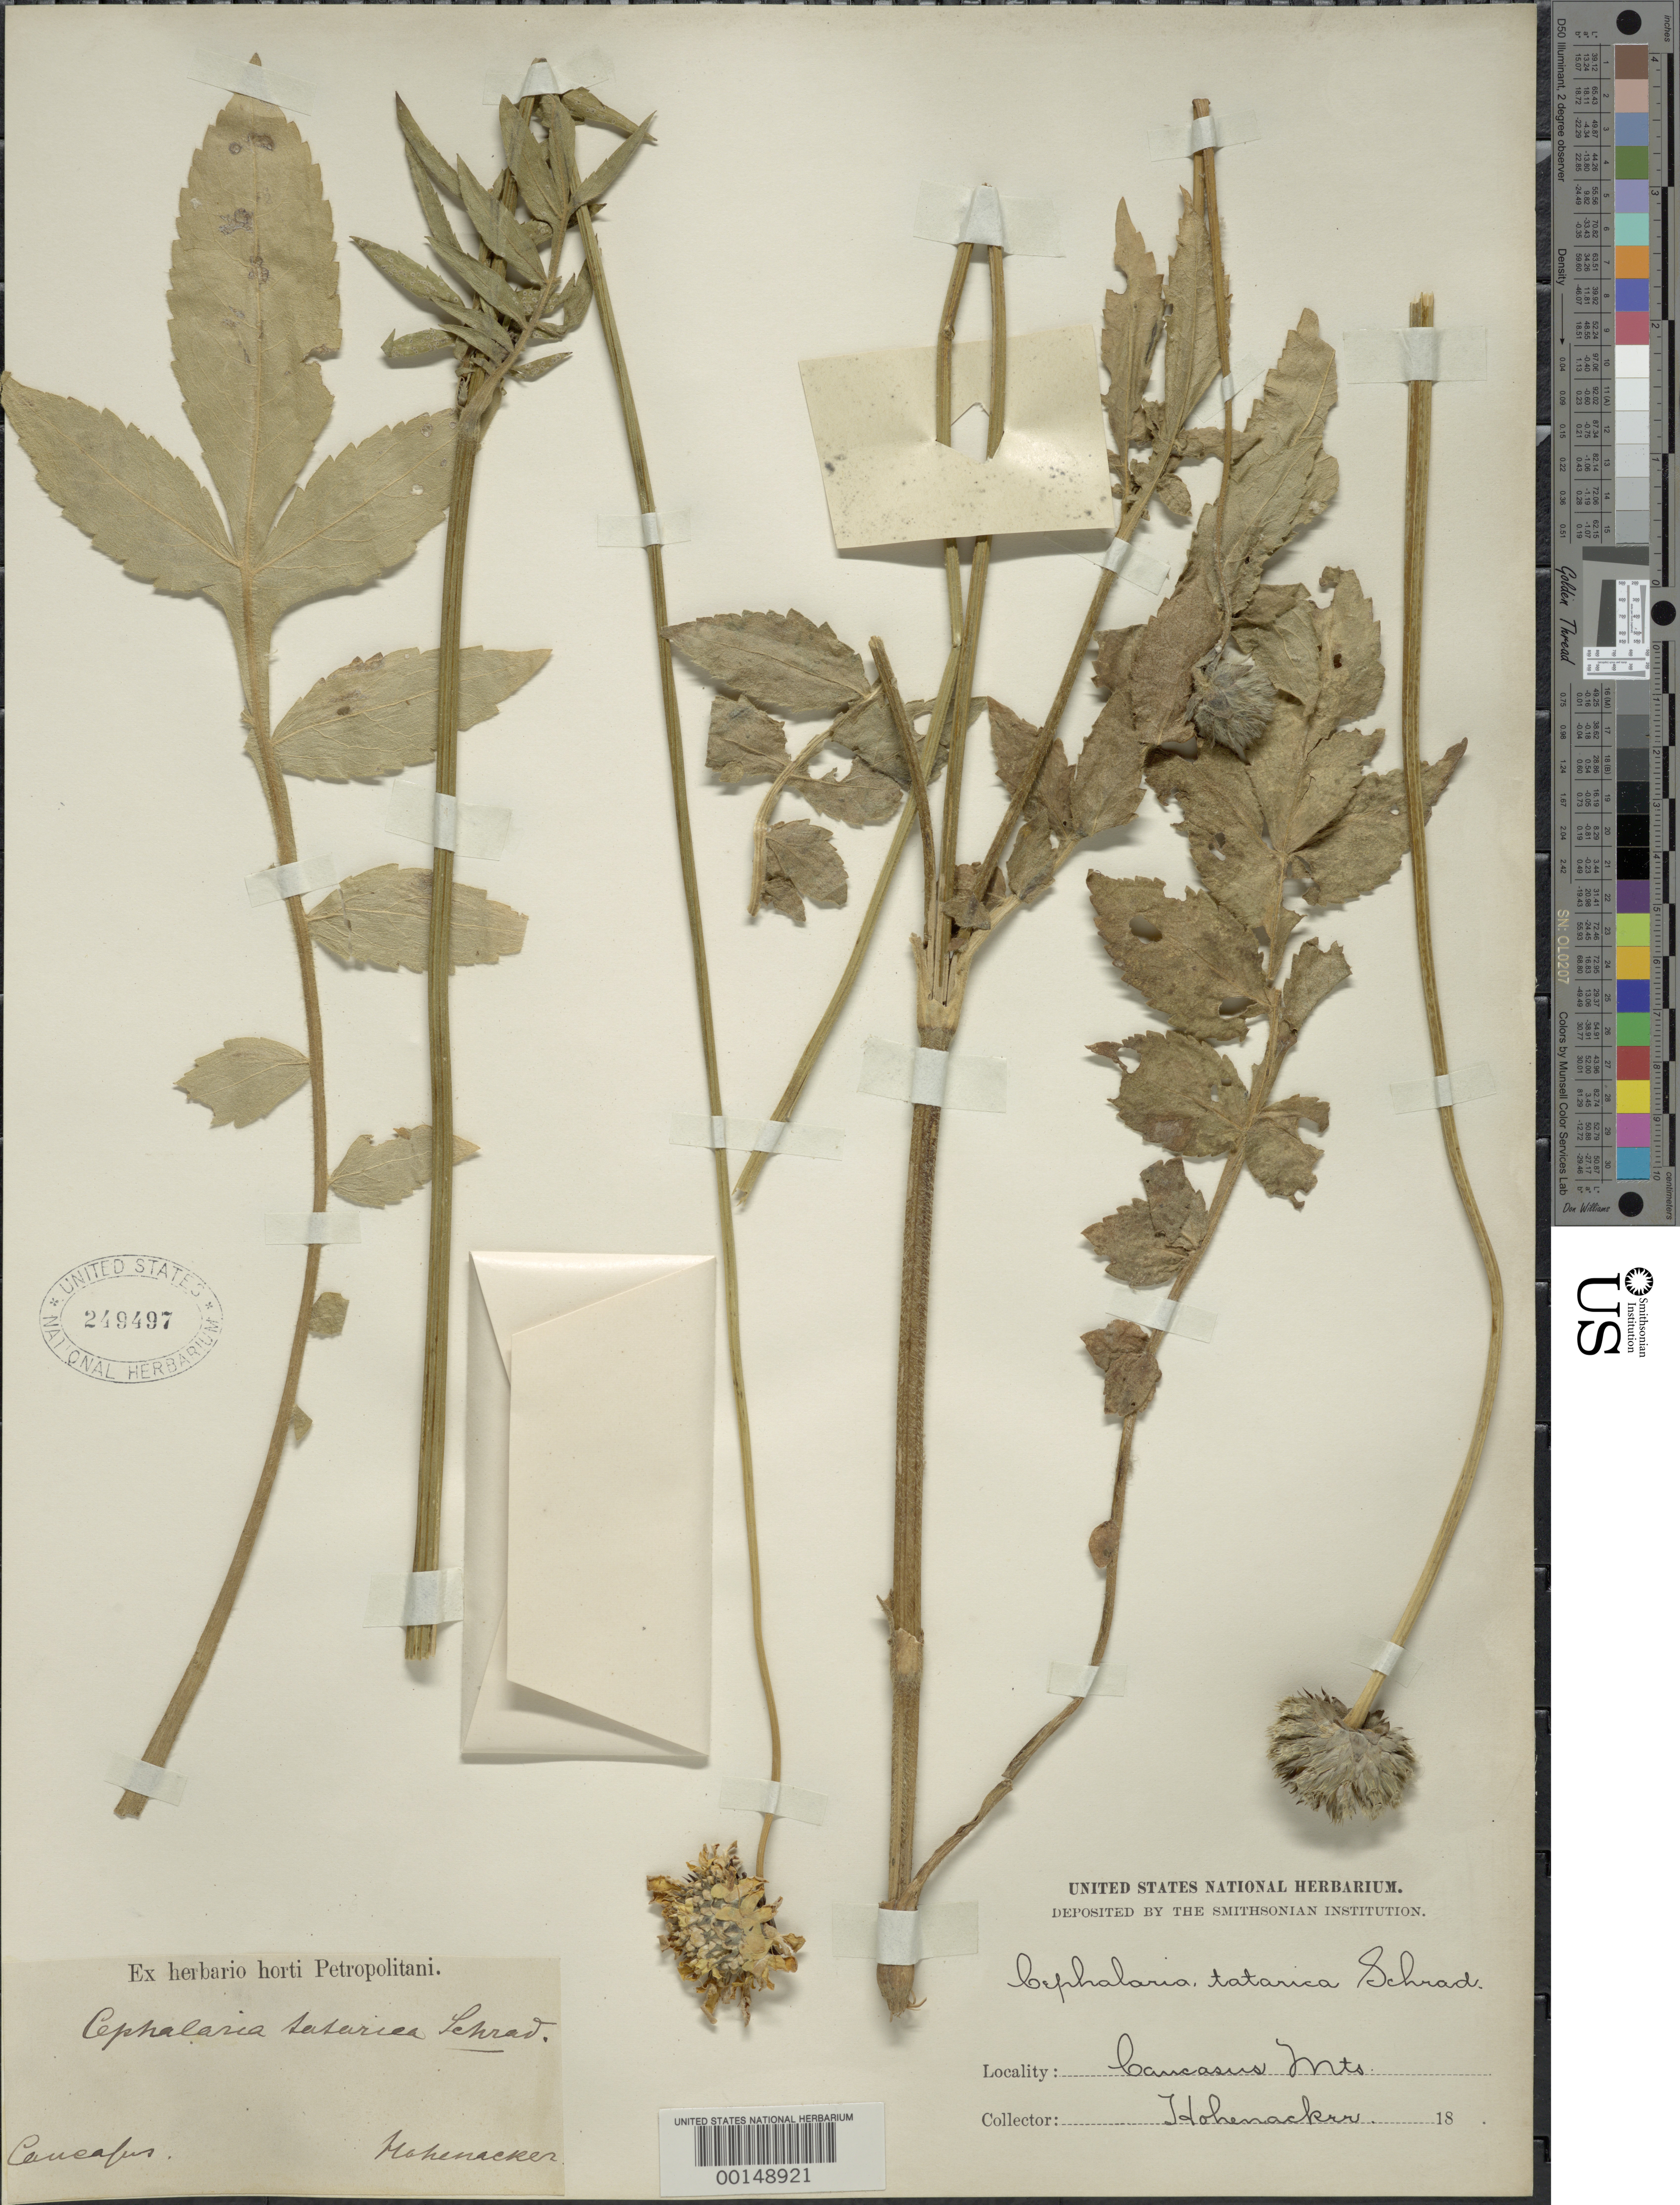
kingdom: Plantae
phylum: Tracheophyta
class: Magnoliopsida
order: Dipsacales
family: Caprifoliaceae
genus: Cephalaria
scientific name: Cephalaria tatarica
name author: Schrad.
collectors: R. F. Hohenacker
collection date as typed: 18--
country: Russian Federation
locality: Caucasus Mts.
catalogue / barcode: US 249497